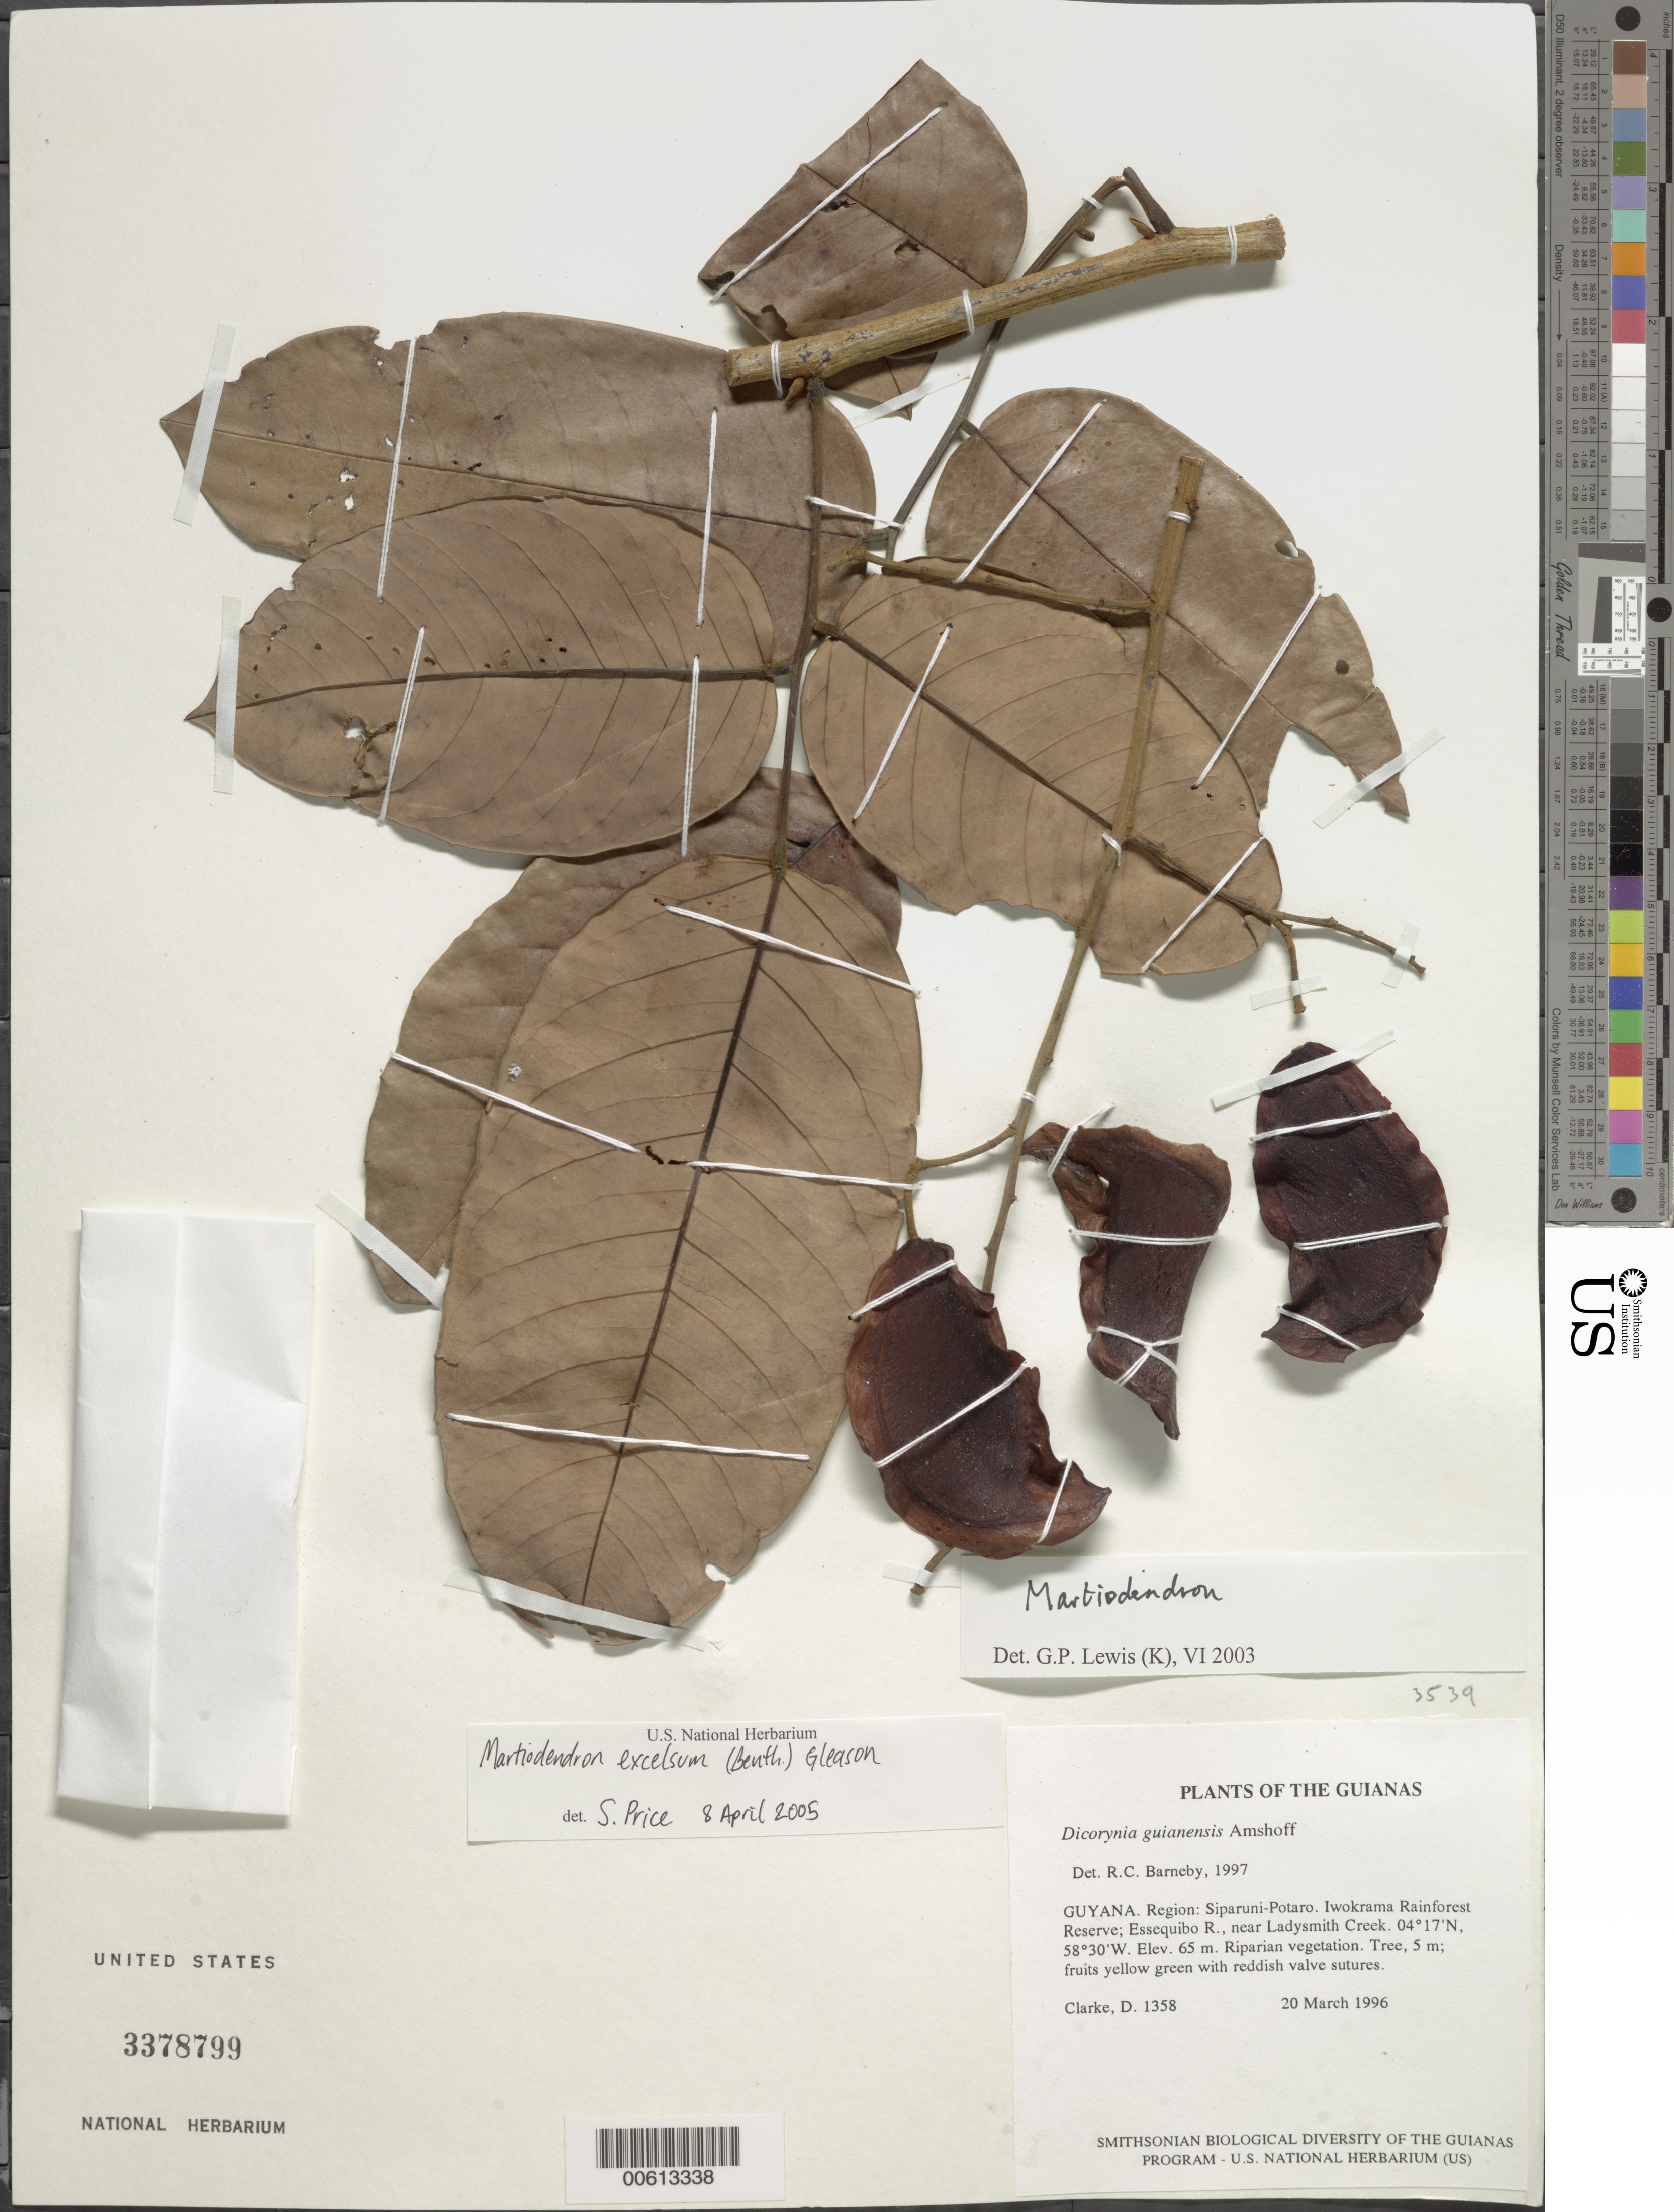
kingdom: Plantae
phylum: Tracheophyta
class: Magnoliopsida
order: Fabales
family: Fabaceae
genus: Martiodendron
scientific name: Martiodendron excelsum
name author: (Benth.) Gleason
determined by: Price, S. F.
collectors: H. D. Clarke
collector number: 1358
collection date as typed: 20 March 1996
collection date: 1996-03-20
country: Guyana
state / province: Potaro-Siparuni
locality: Iwokrama Rainforest Reserve; Essequibo R., near Ladysmith Creek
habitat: Riparian vegetation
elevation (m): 65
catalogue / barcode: US 3378799